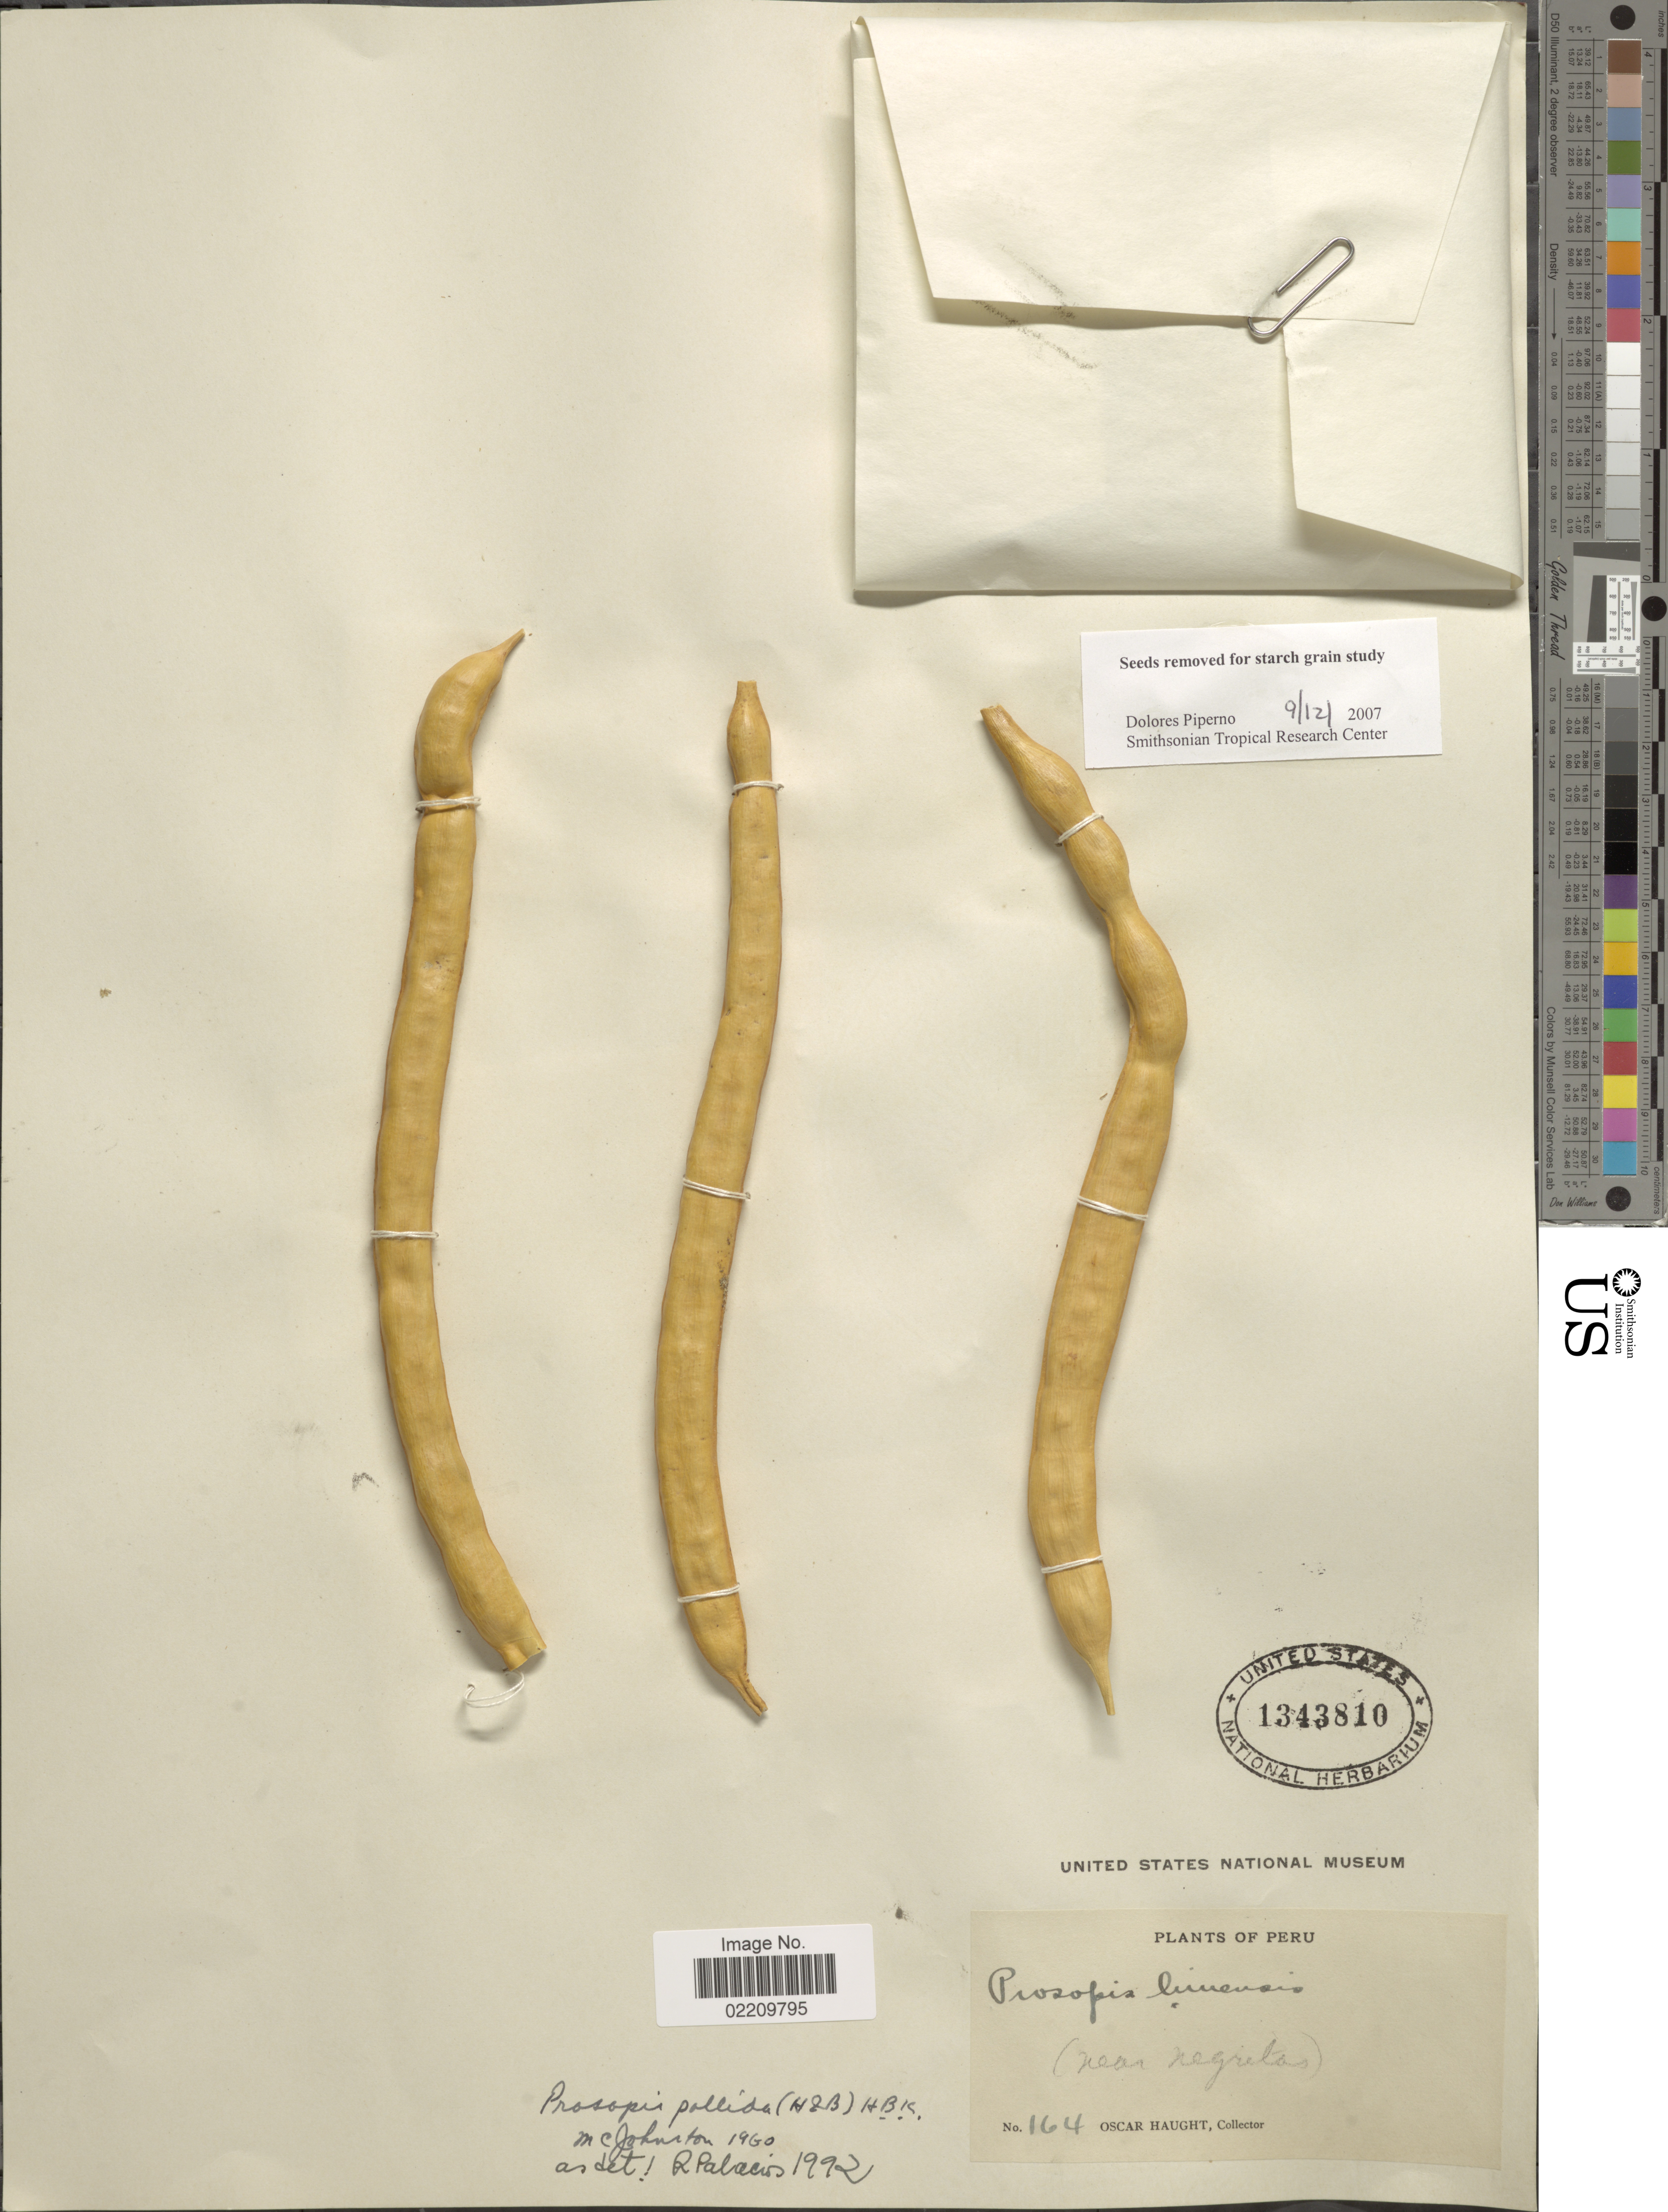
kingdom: Plantae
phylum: Tracheophyta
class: Magnoliopsida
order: Fabales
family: Fabaceae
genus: Neltuma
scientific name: Neltuma pallida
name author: (Humb. & Bonpl. ex Willd.) C. E. Hughes & G.P. Lewis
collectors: O. L. Haught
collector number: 164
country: Peru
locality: (Near Negritas)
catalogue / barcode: US 1343810